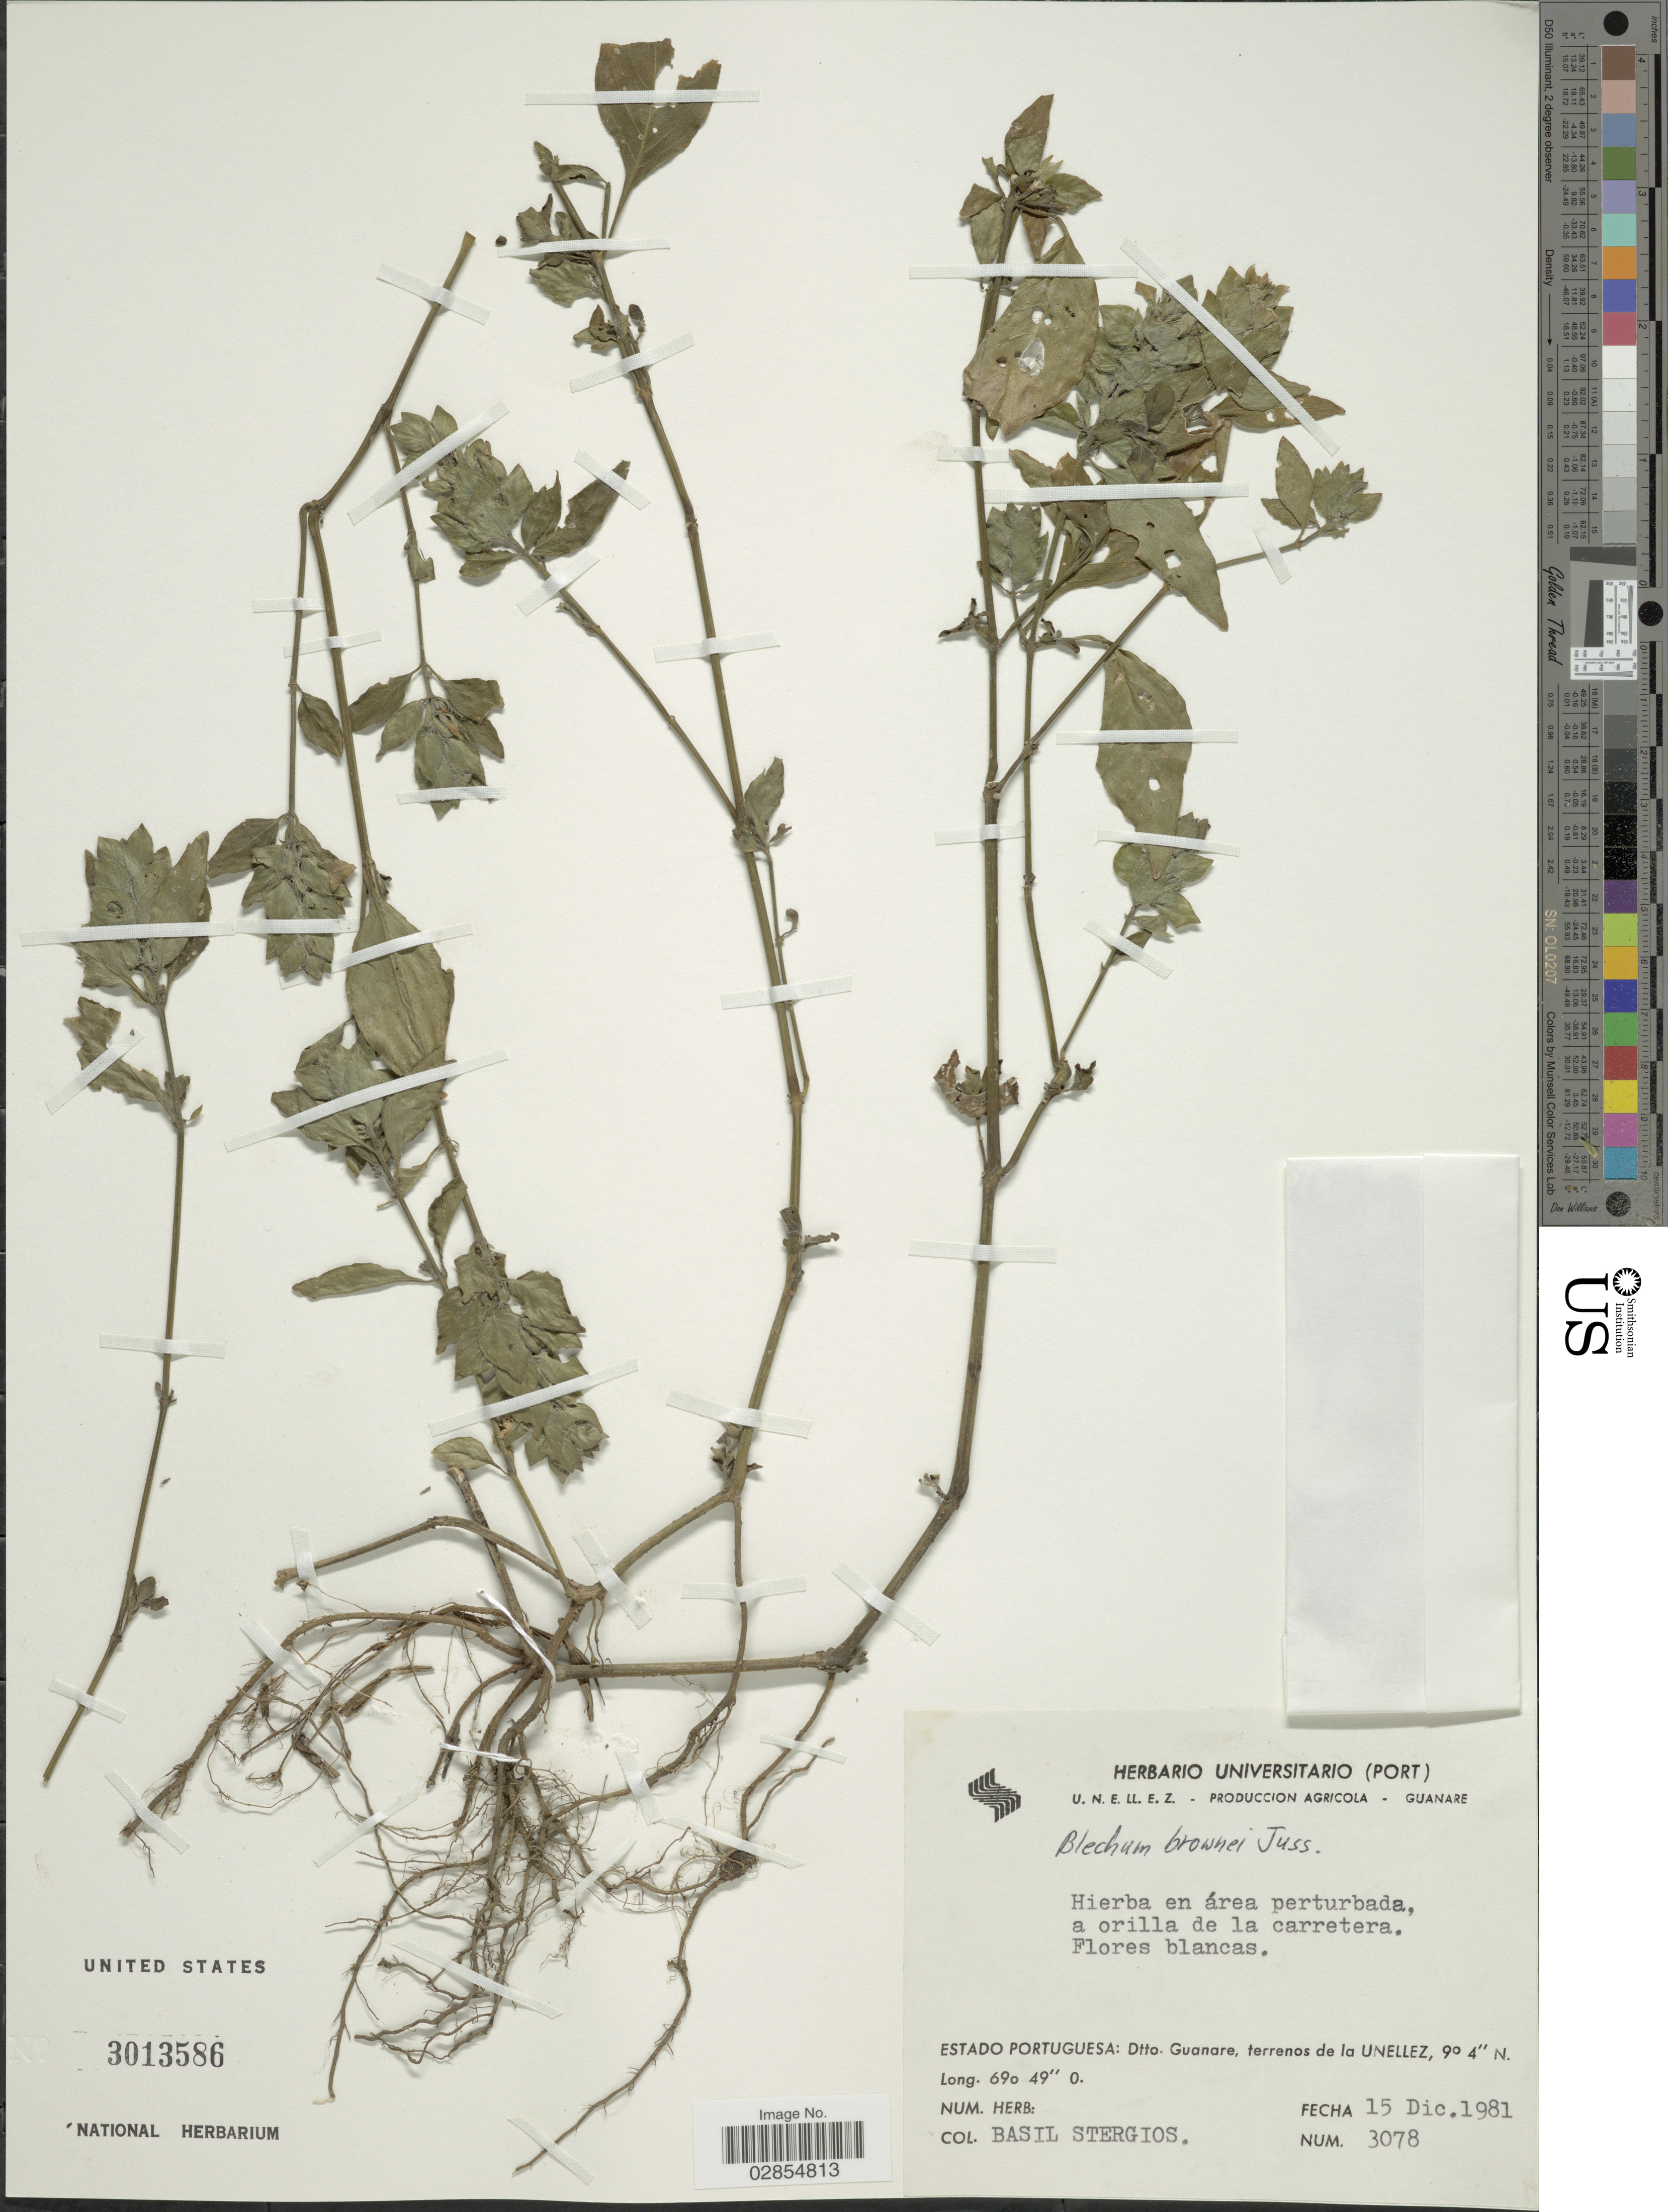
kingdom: Plantae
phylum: Tracheophyta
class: Magnoliopsida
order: Lamiales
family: Acanthaceae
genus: Blechum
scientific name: Blechum pyramidatum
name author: (Lam.) Urb.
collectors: B. G. Stergios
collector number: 3078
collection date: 1981-12-15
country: Venezuela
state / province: Portuguesa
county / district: Guanare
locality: Terrenos de la UNELLEZ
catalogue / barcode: US 3013586